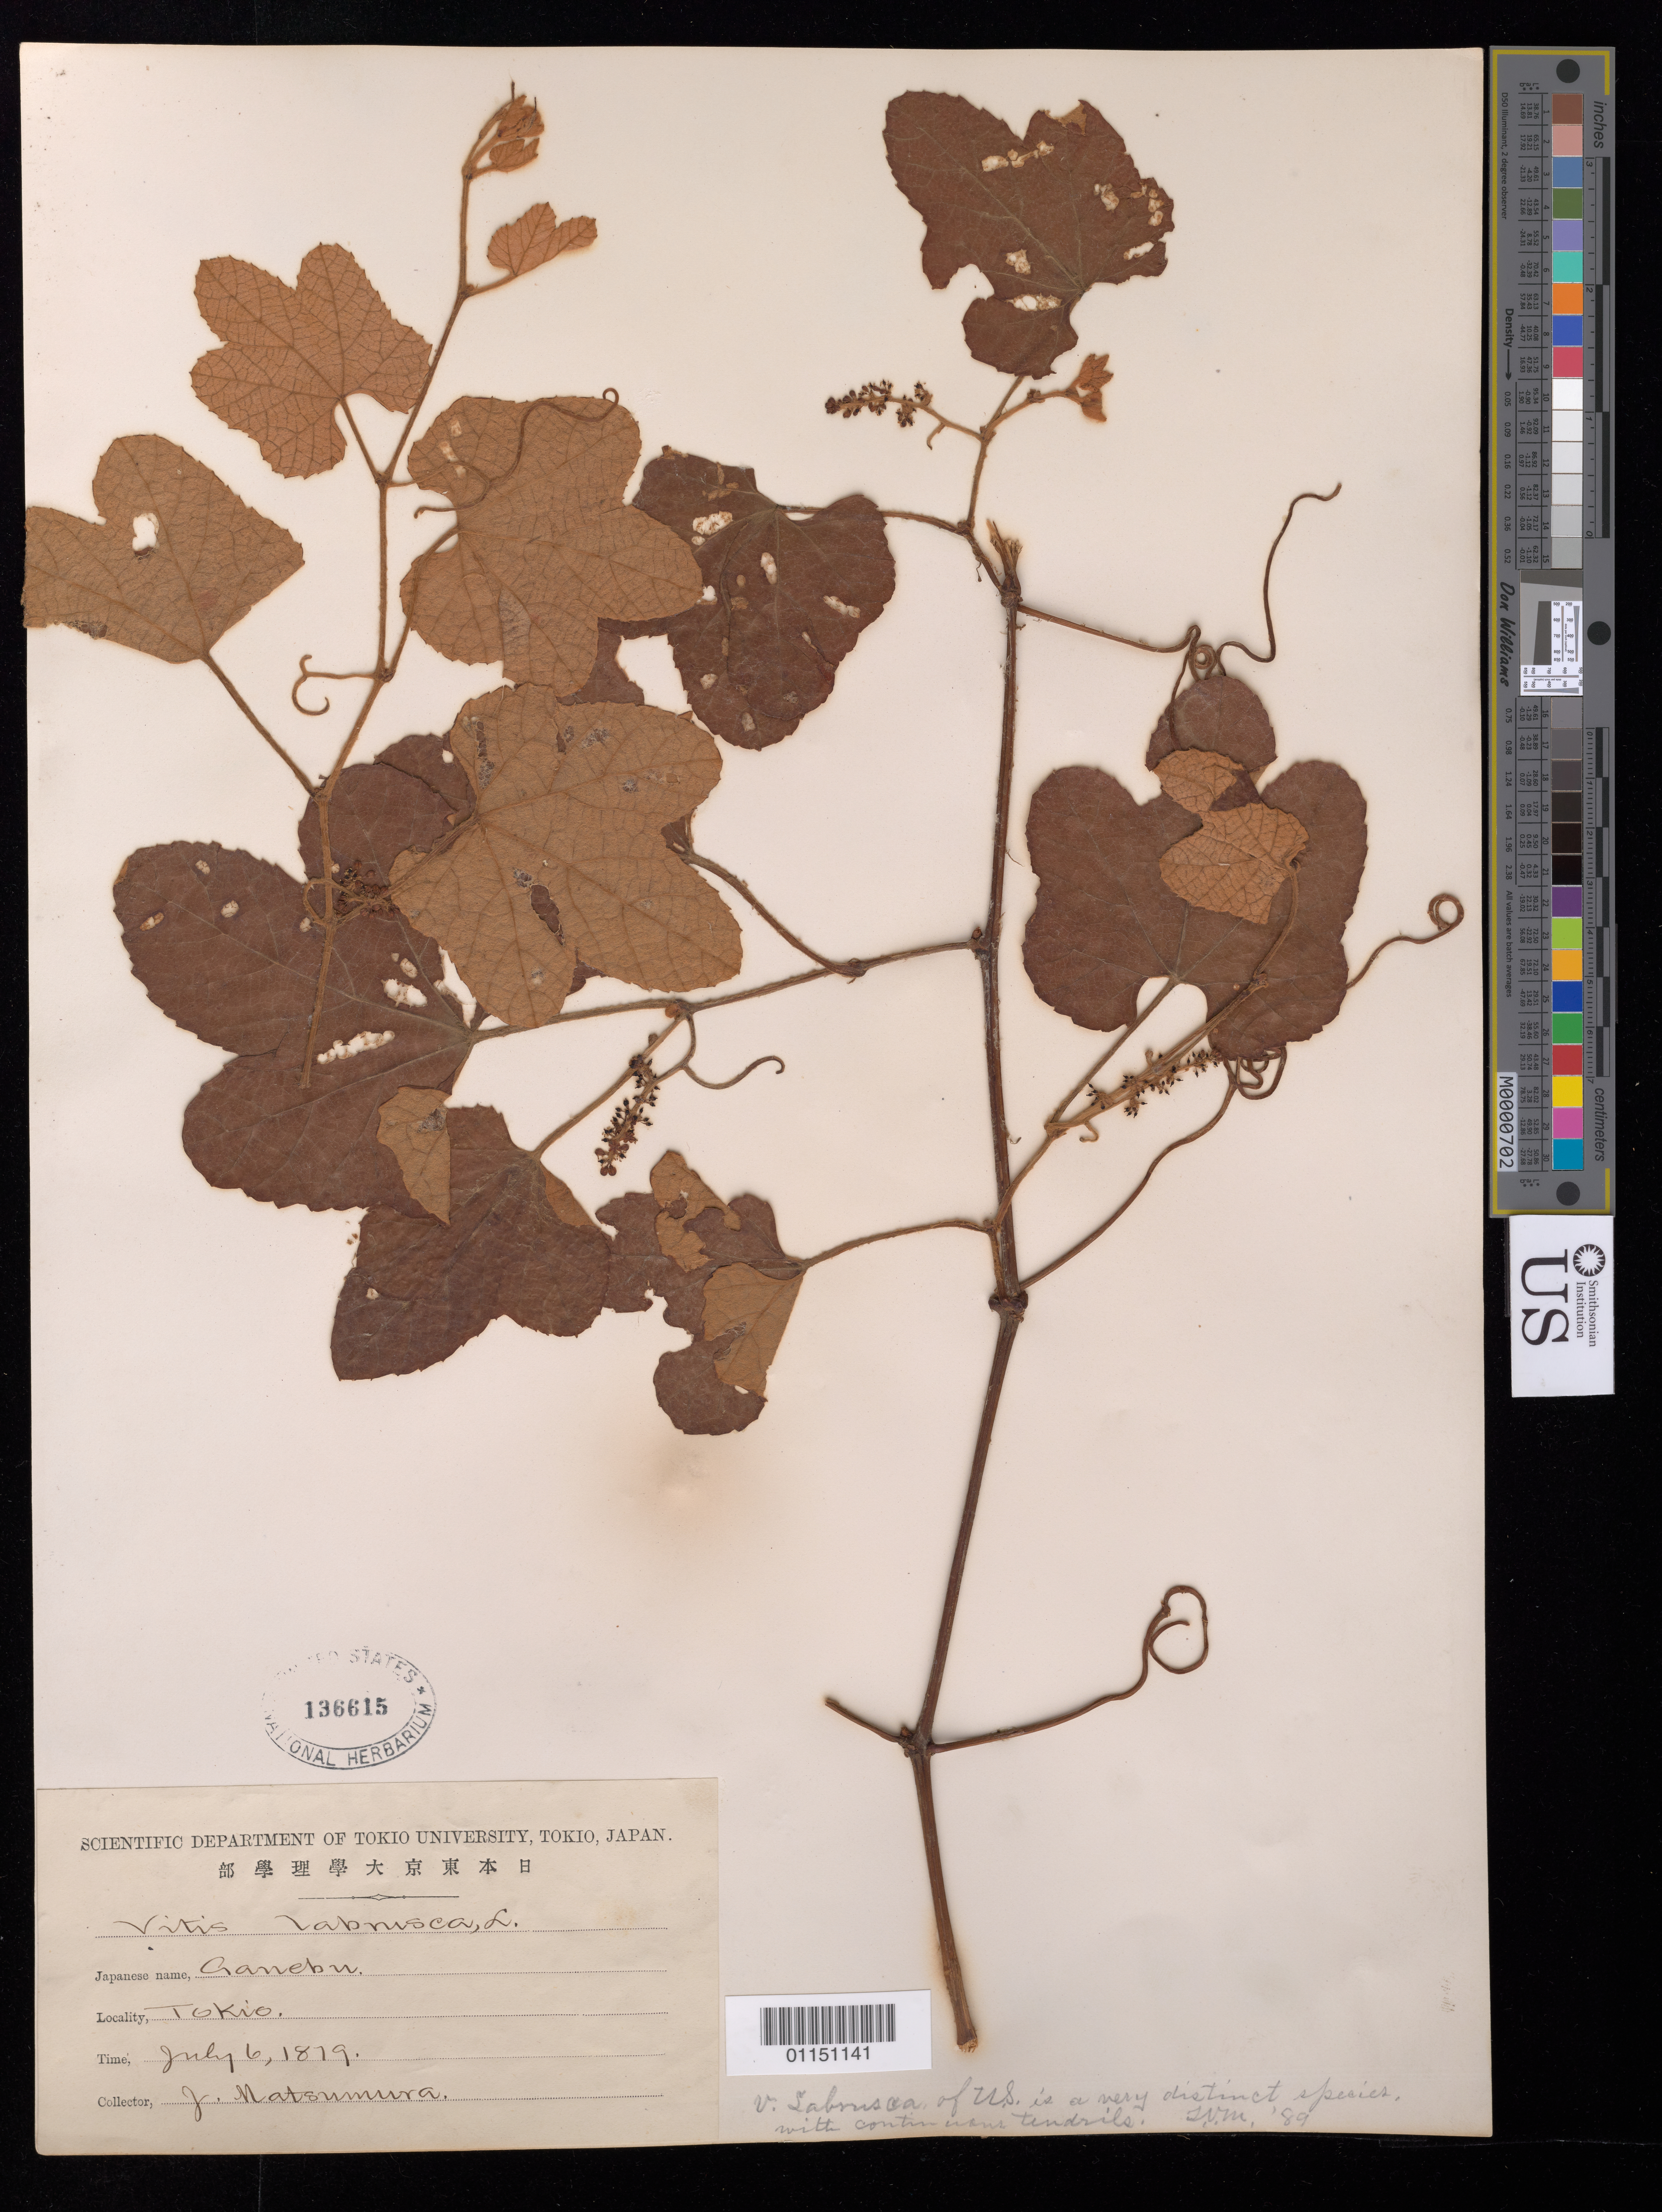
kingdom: Plantae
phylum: Tracheophyta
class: Magnoliopsida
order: Vitales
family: Vitaceae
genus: Vitis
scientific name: Vitis coignetiae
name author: Pulliat ex Planch.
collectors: J. Matsumura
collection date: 1879-07-06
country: Japan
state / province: Tokyo, Federal City of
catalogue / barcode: US 136615